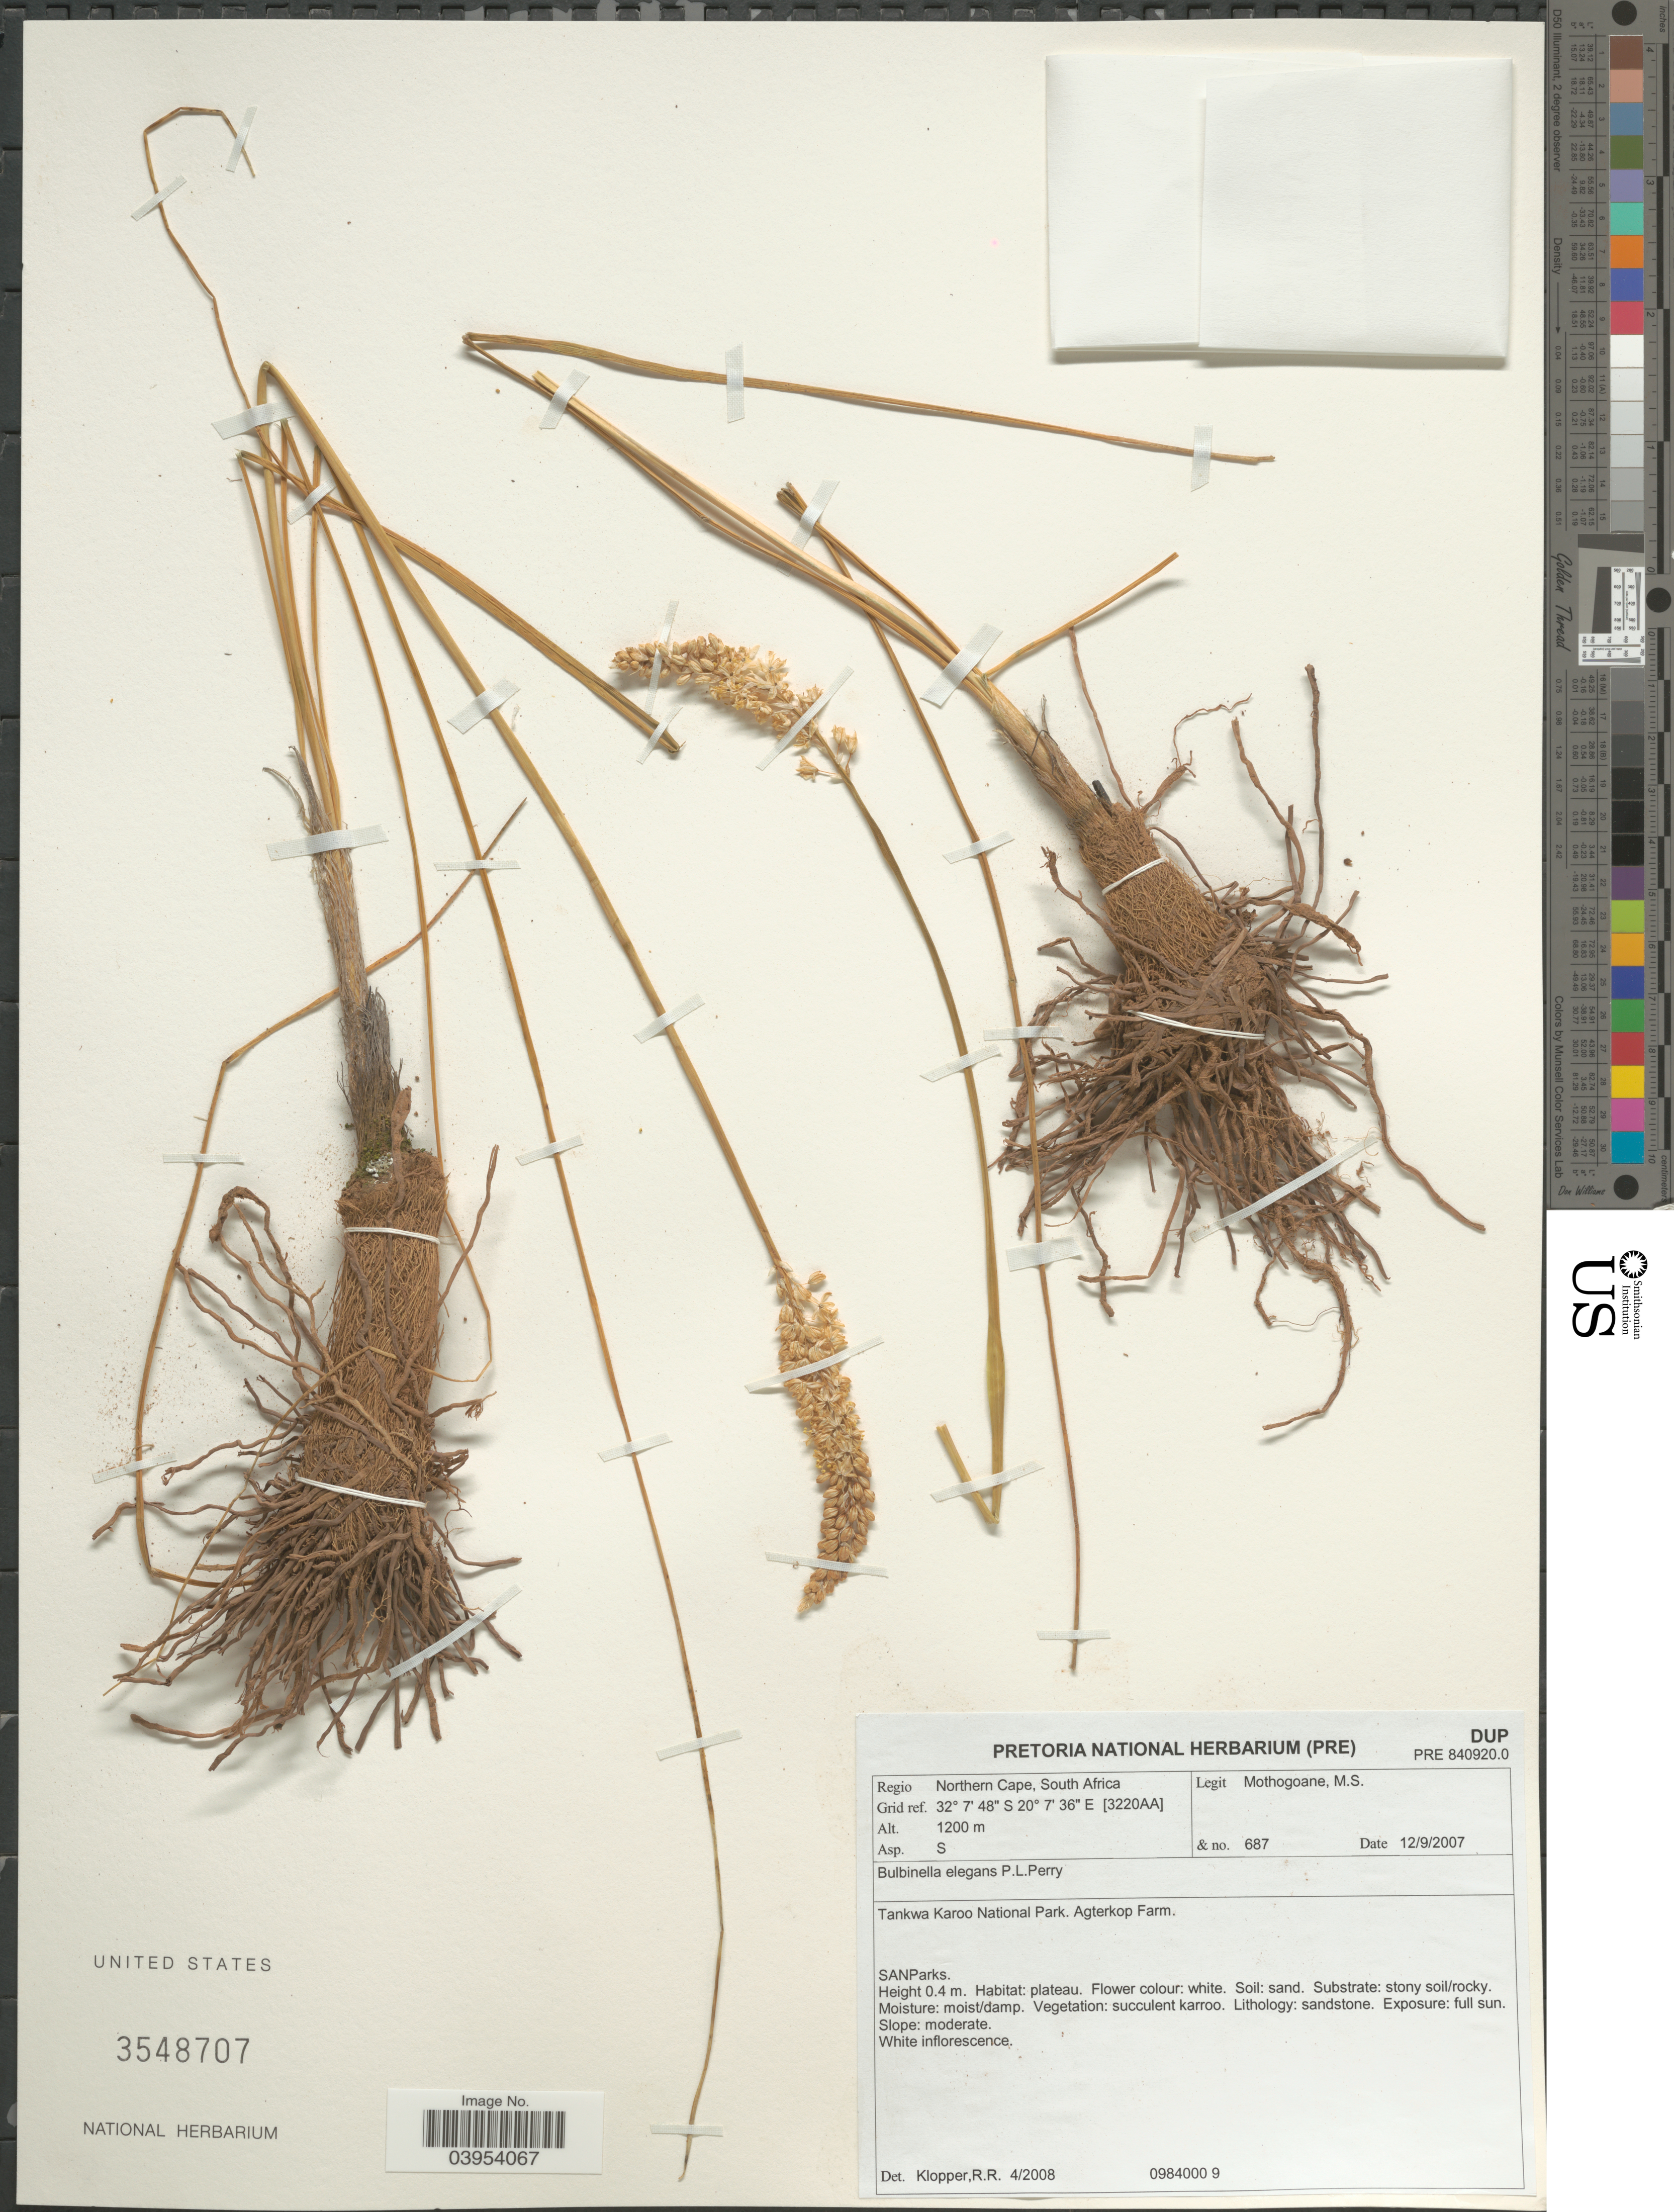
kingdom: Plantae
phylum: Tracheophyta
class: Liliopsida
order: Asparagales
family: Asphodelaceae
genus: Bulbinella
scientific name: Bulbinella elegans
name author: Schltr. ex P.L. Perry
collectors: M. Mothogoane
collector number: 687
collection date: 2007-09-12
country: South Africa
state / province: Northern Cape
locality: Regio Northern Cape. Asp. S. Tankwa Karoo Natioanal Park. Agterkop Farm. SANParks.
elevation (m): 1200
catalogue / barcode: US 3548707